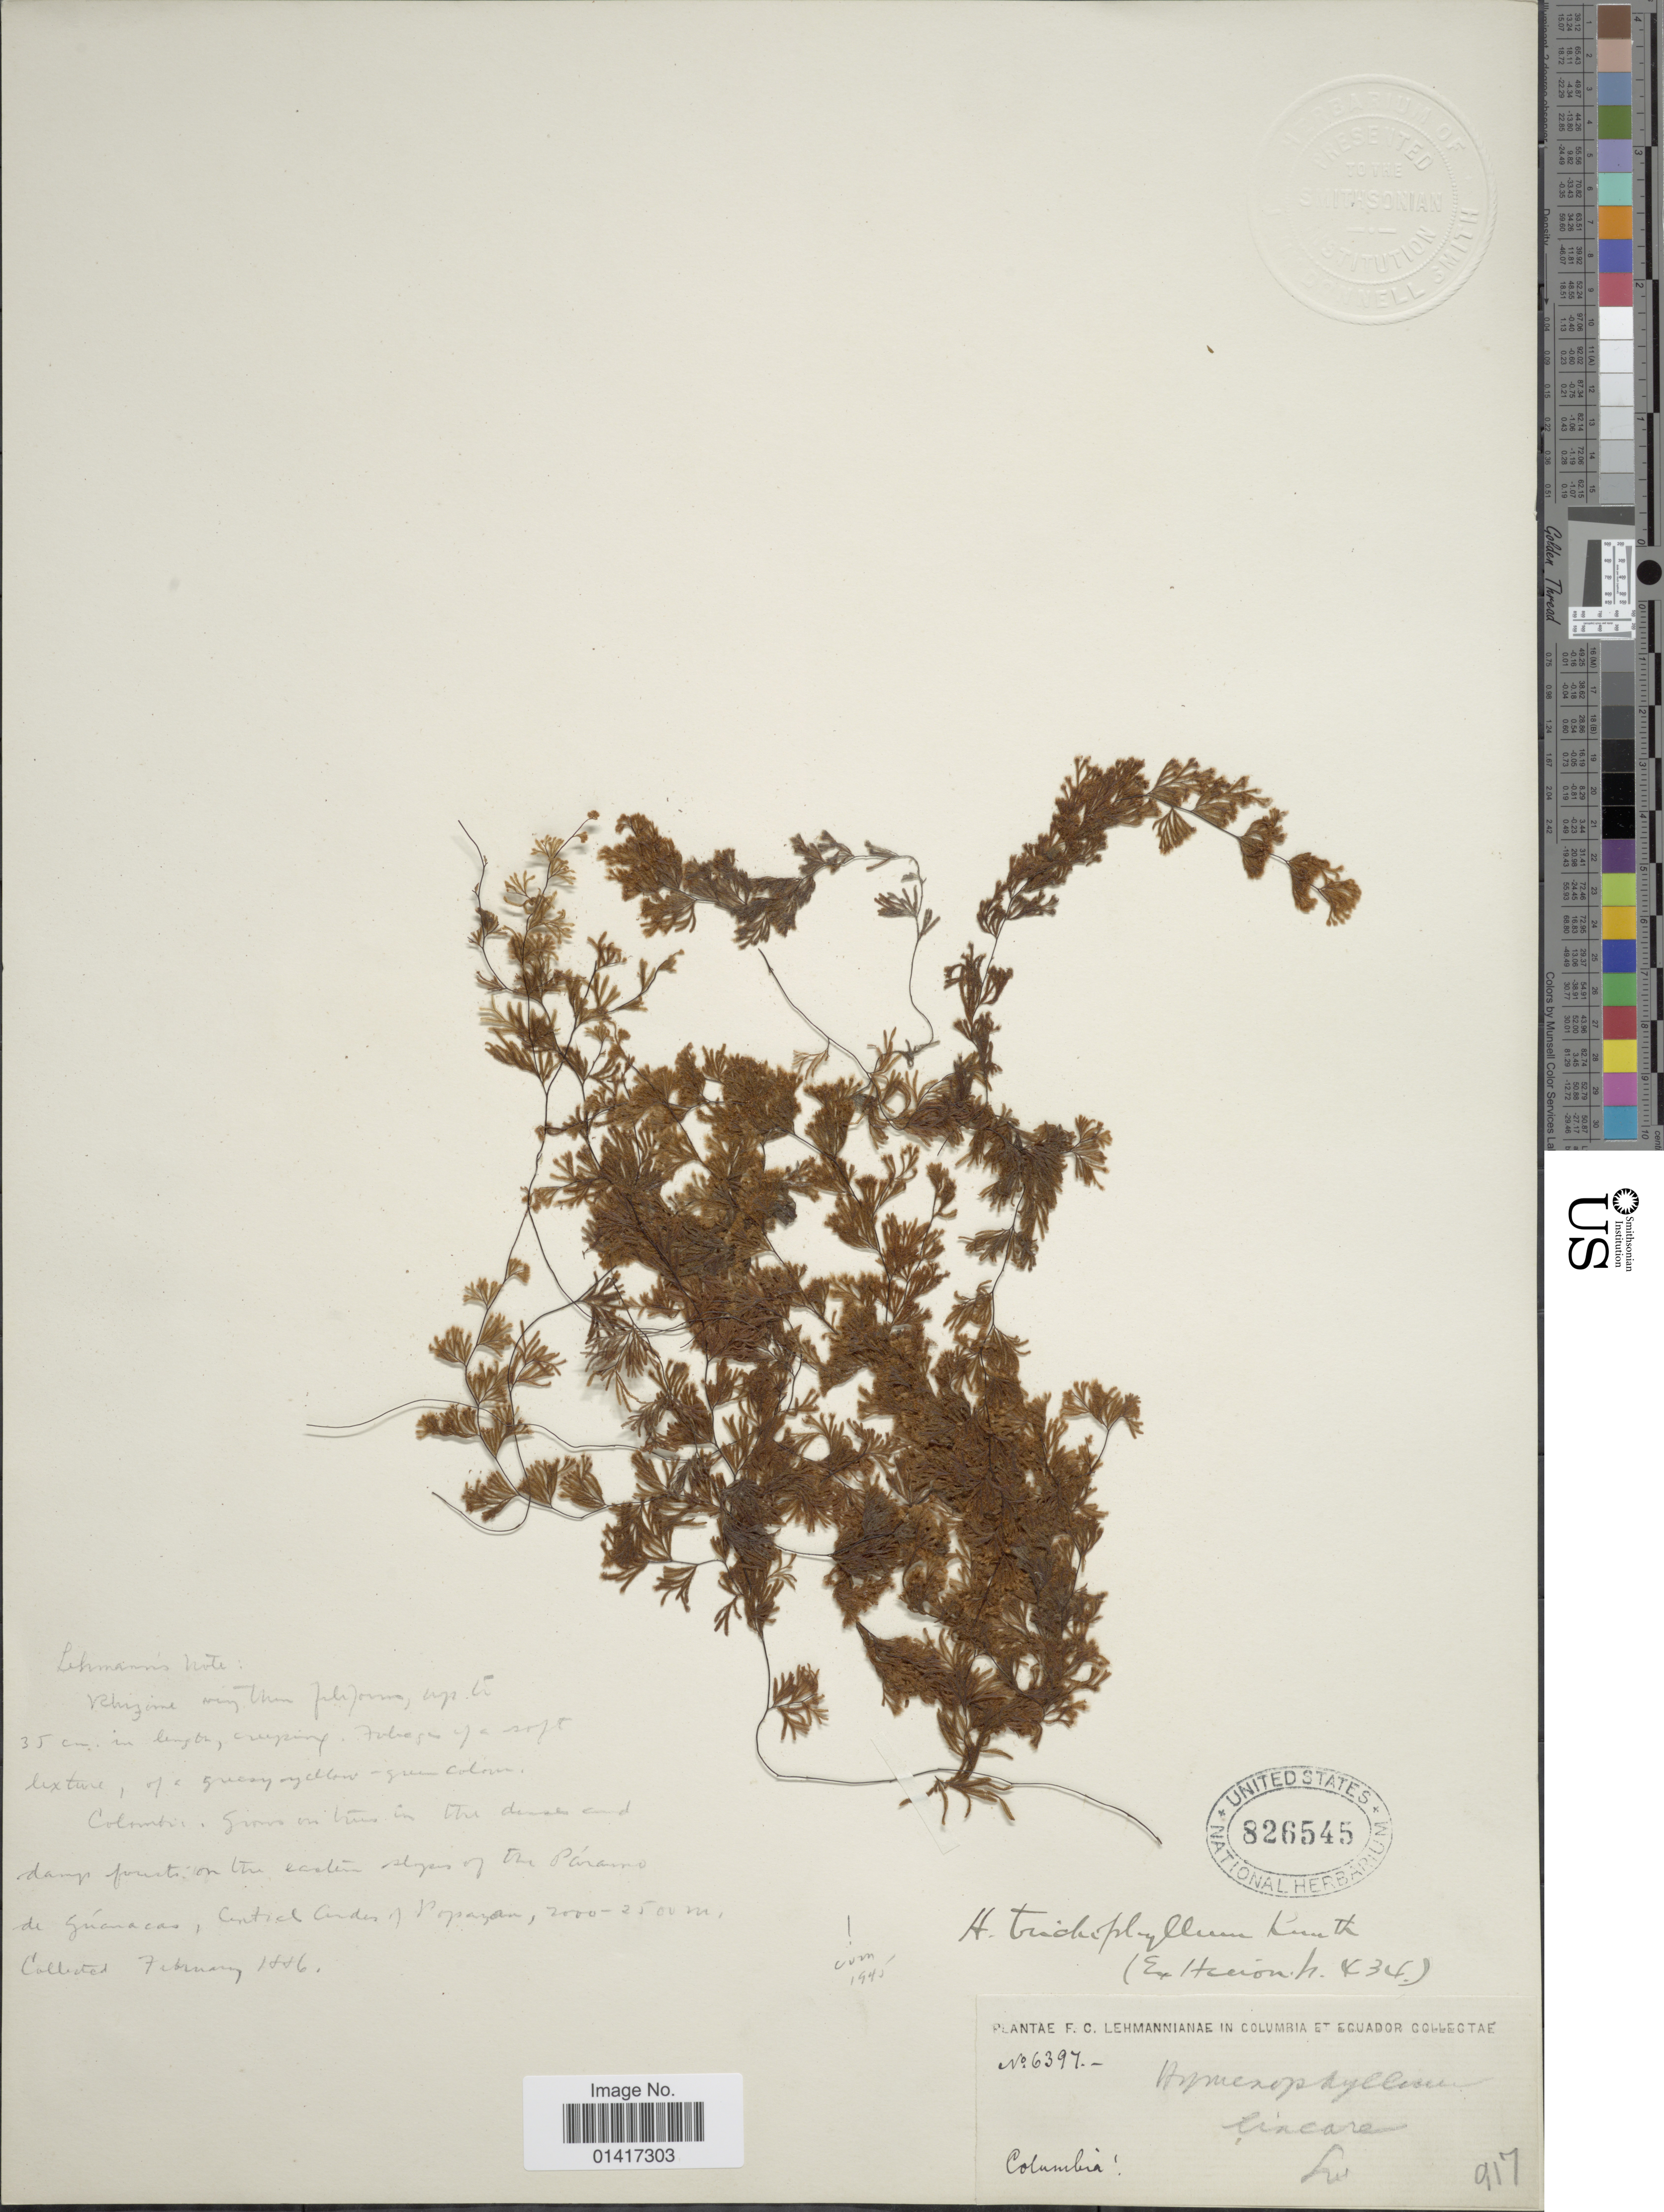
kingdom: Plantae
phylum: Tracheophyta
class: Polypodiopsida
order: Hymenophyllales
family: Hymenophyllaceae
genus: Hymenophyllum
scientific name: Hymenophyllum trichophyllum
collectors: F. C. Lehmann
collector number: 6397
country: Colombia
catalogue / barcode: US 826545